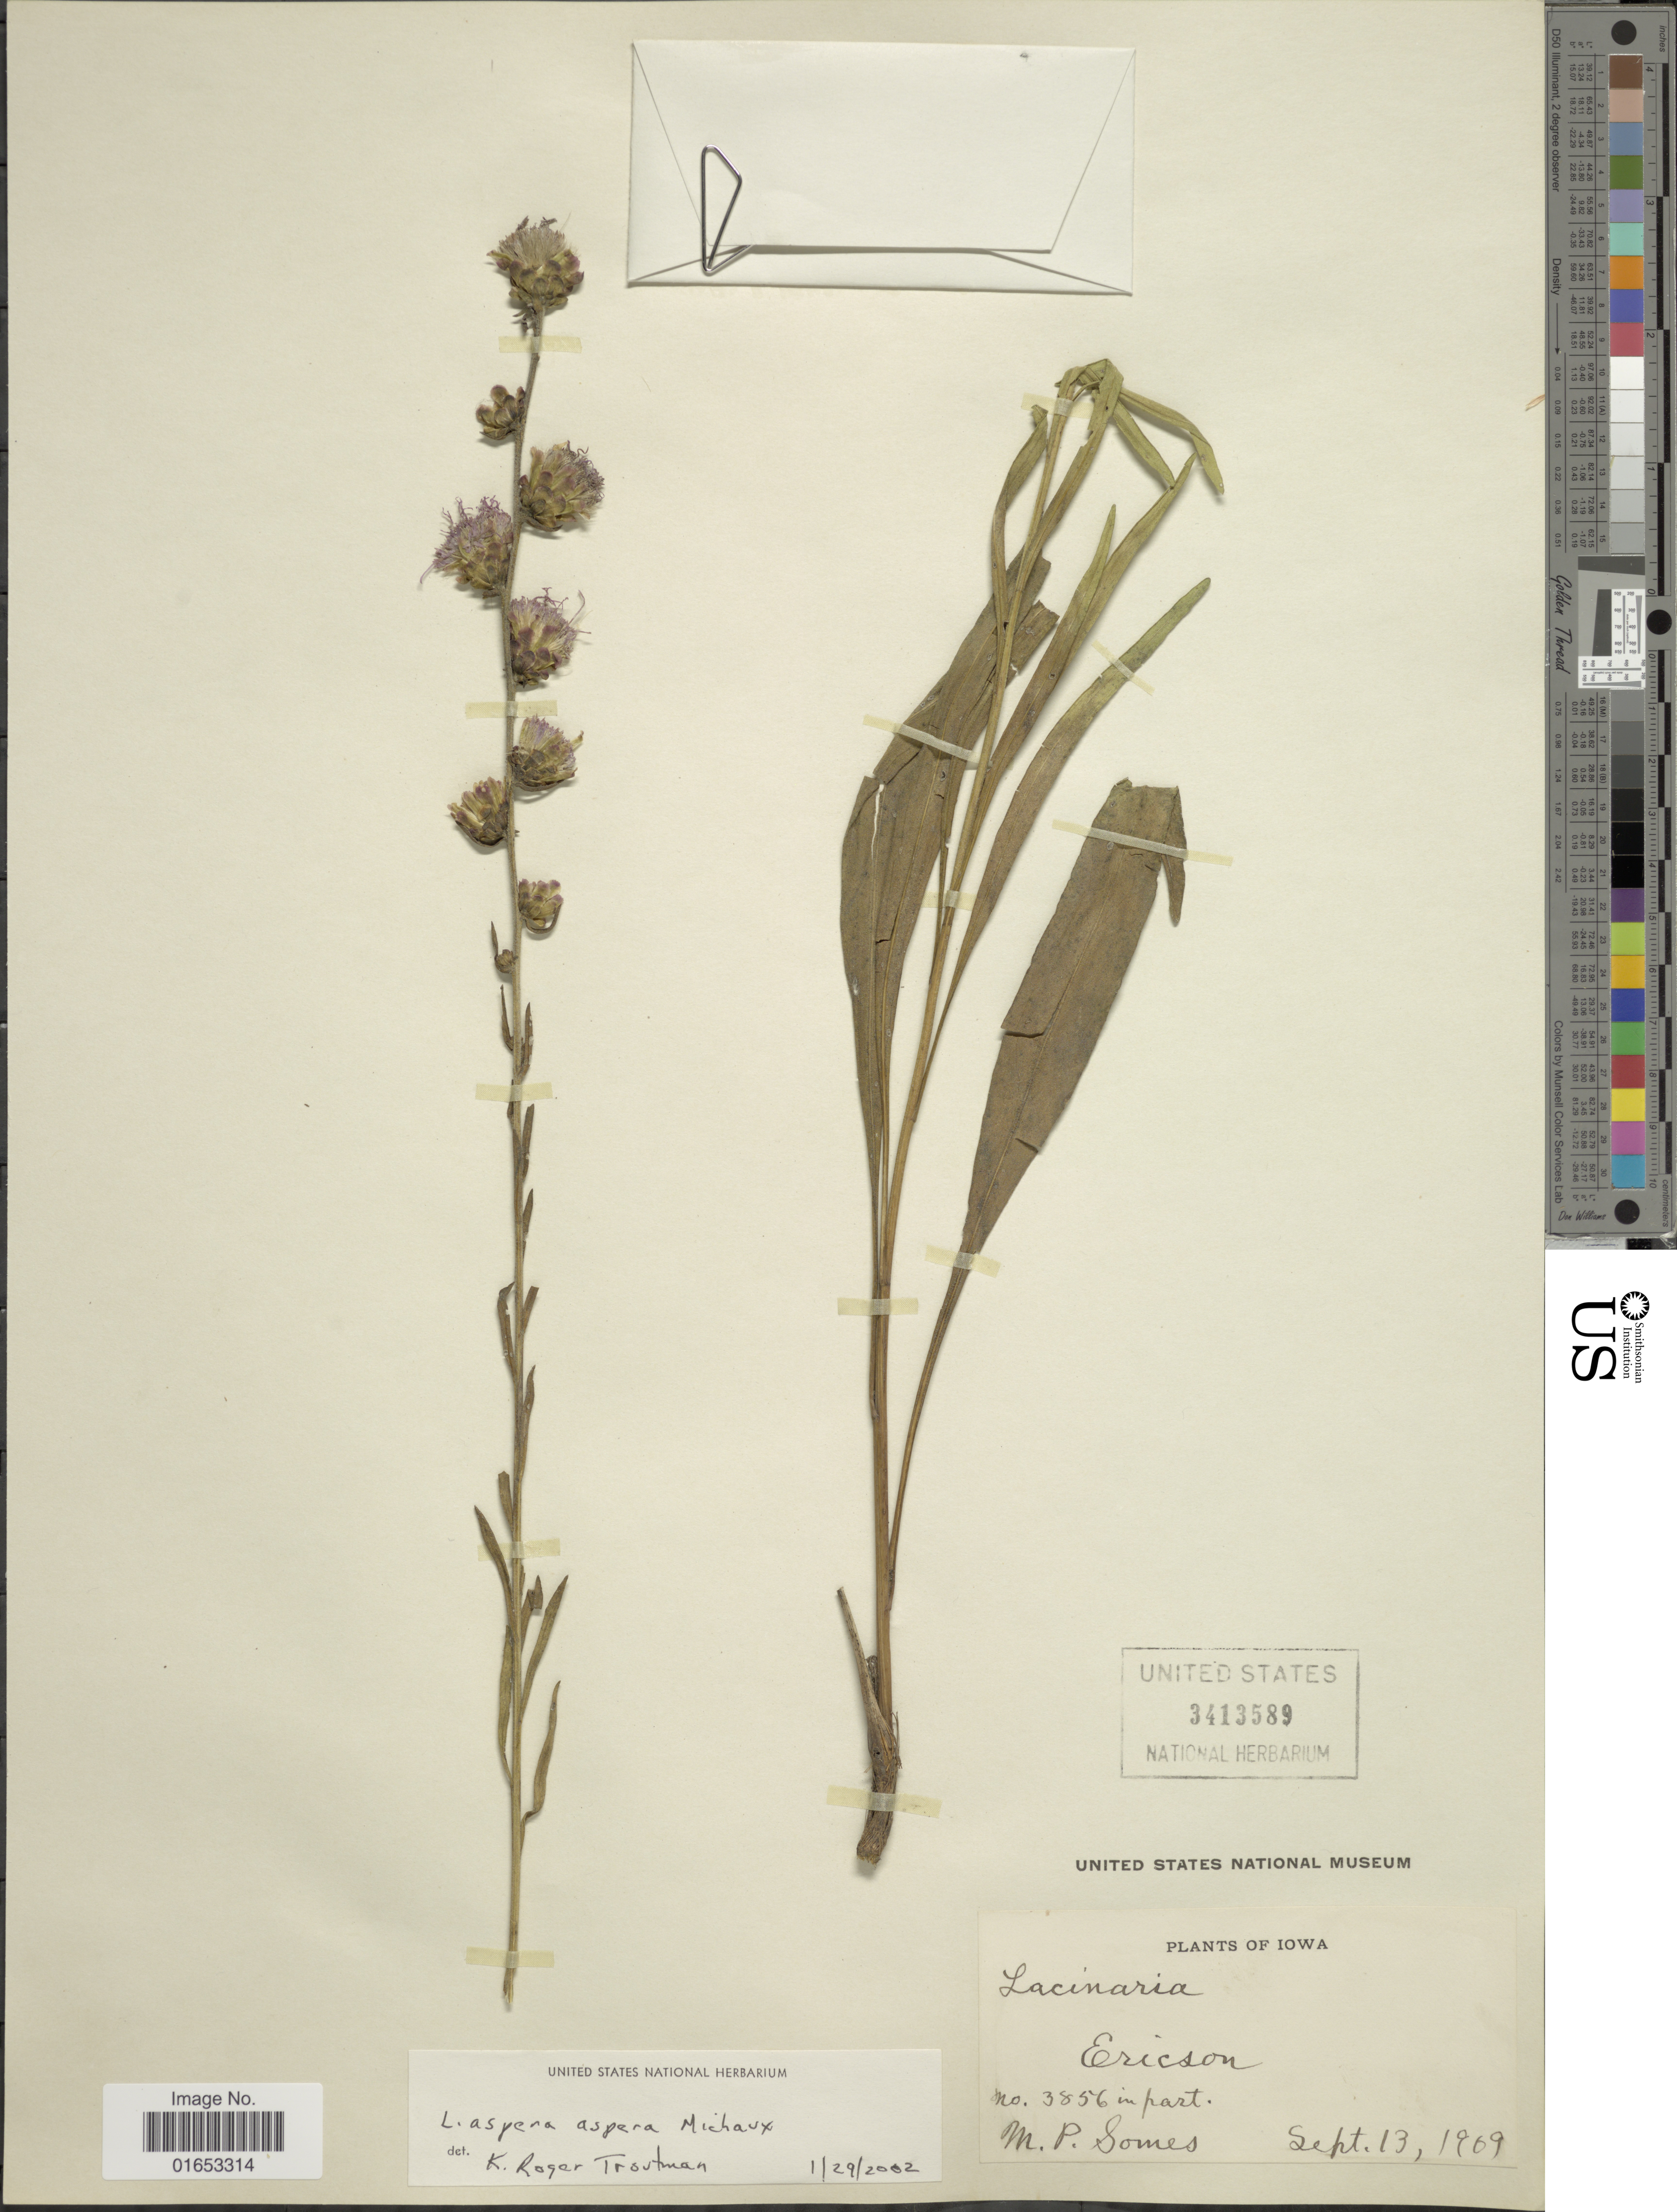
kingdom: Plantae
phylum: Tracheophyta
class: Magnoliopsida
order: Asterales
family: Asteraceae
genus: Liatris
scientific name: Liatris aspera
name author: Michx.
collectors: M. Somes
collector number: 3856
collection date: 1969-09-13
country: United States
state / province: Iowa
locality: Ericson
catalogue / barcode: US 3413589